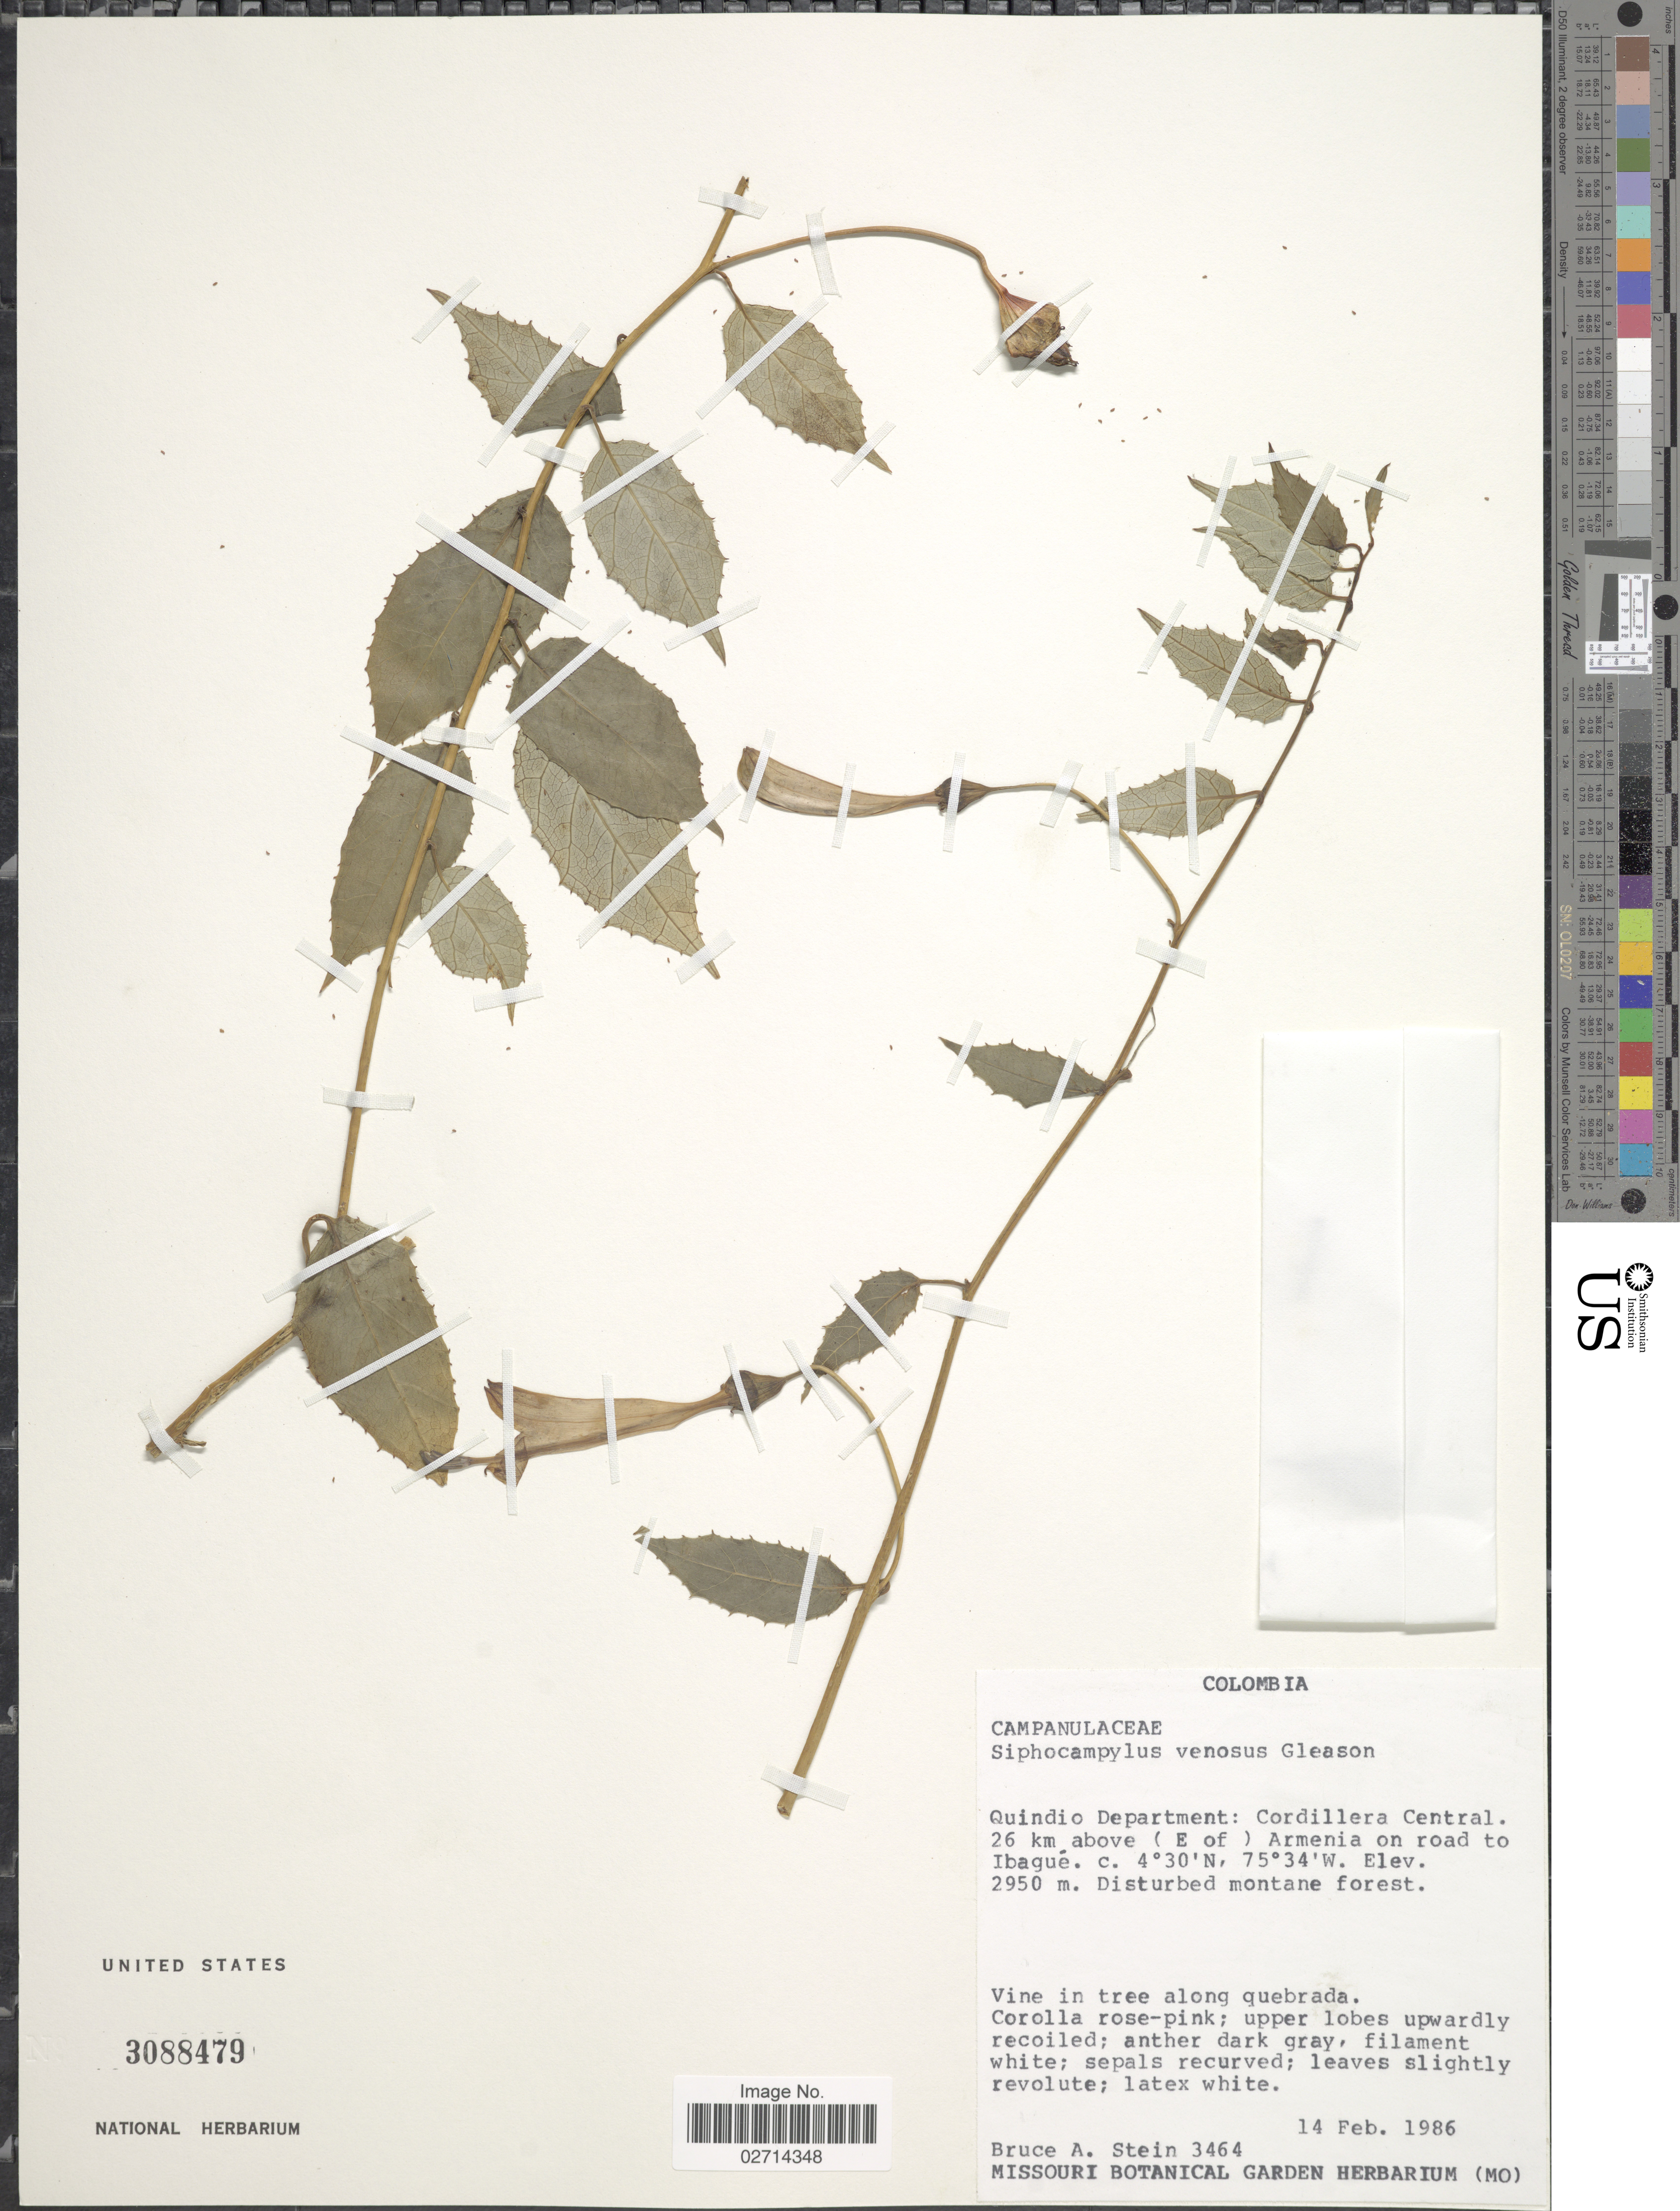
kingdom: Plantae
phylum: Tracheophyta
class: Magnoliopsida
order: Asterales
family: Campanulaceae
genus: Siphocampylus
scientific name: Siphocampylus venosus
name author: Gleason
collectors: B. A. Stein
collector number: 3464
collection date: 1986-02-14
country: Colombia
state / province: Quindío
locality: Cordillera Central, 26 km above (E of) Armenia on road to Ibague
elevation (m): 2950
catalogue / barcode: US 3088479